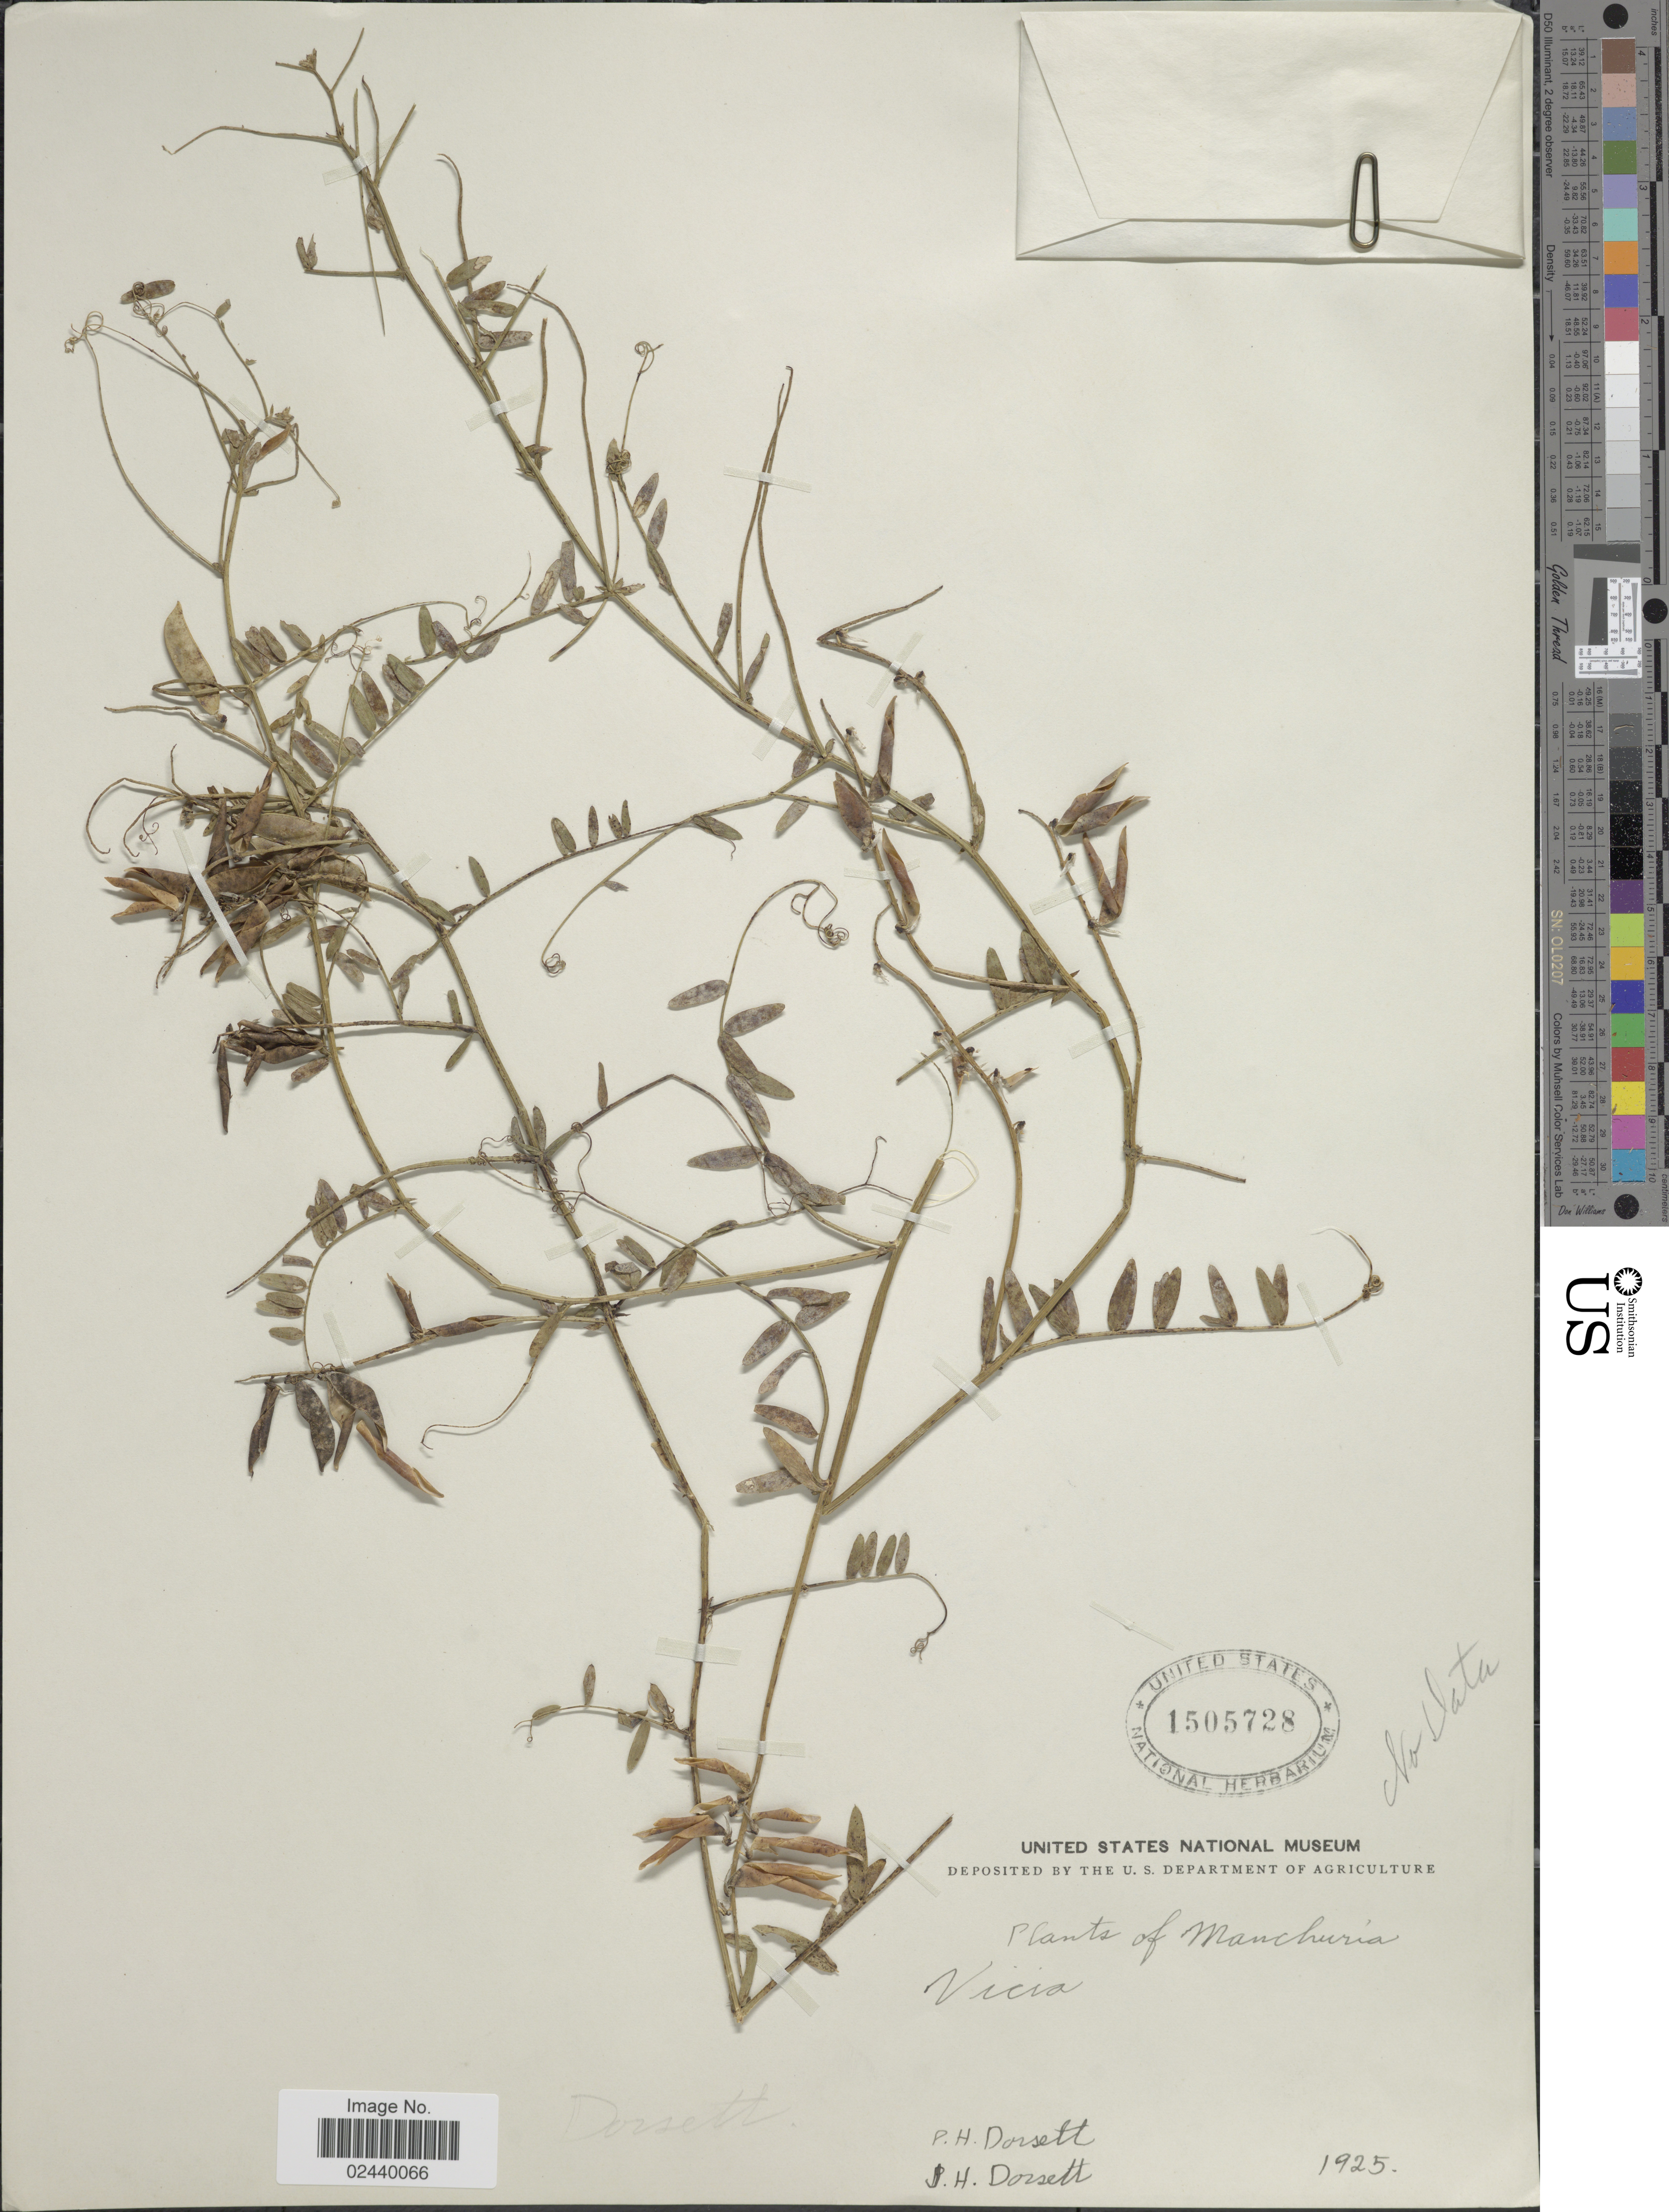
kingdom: Plantae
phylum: Tracheophyta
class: Magnoliopsida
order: Fabales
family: Fabaceae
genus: Vicia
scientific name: Vicia sp.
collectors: P. H. Dorsett & J. Dorsett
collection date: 1925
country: China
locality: Manchuria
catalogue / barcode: US 1505728